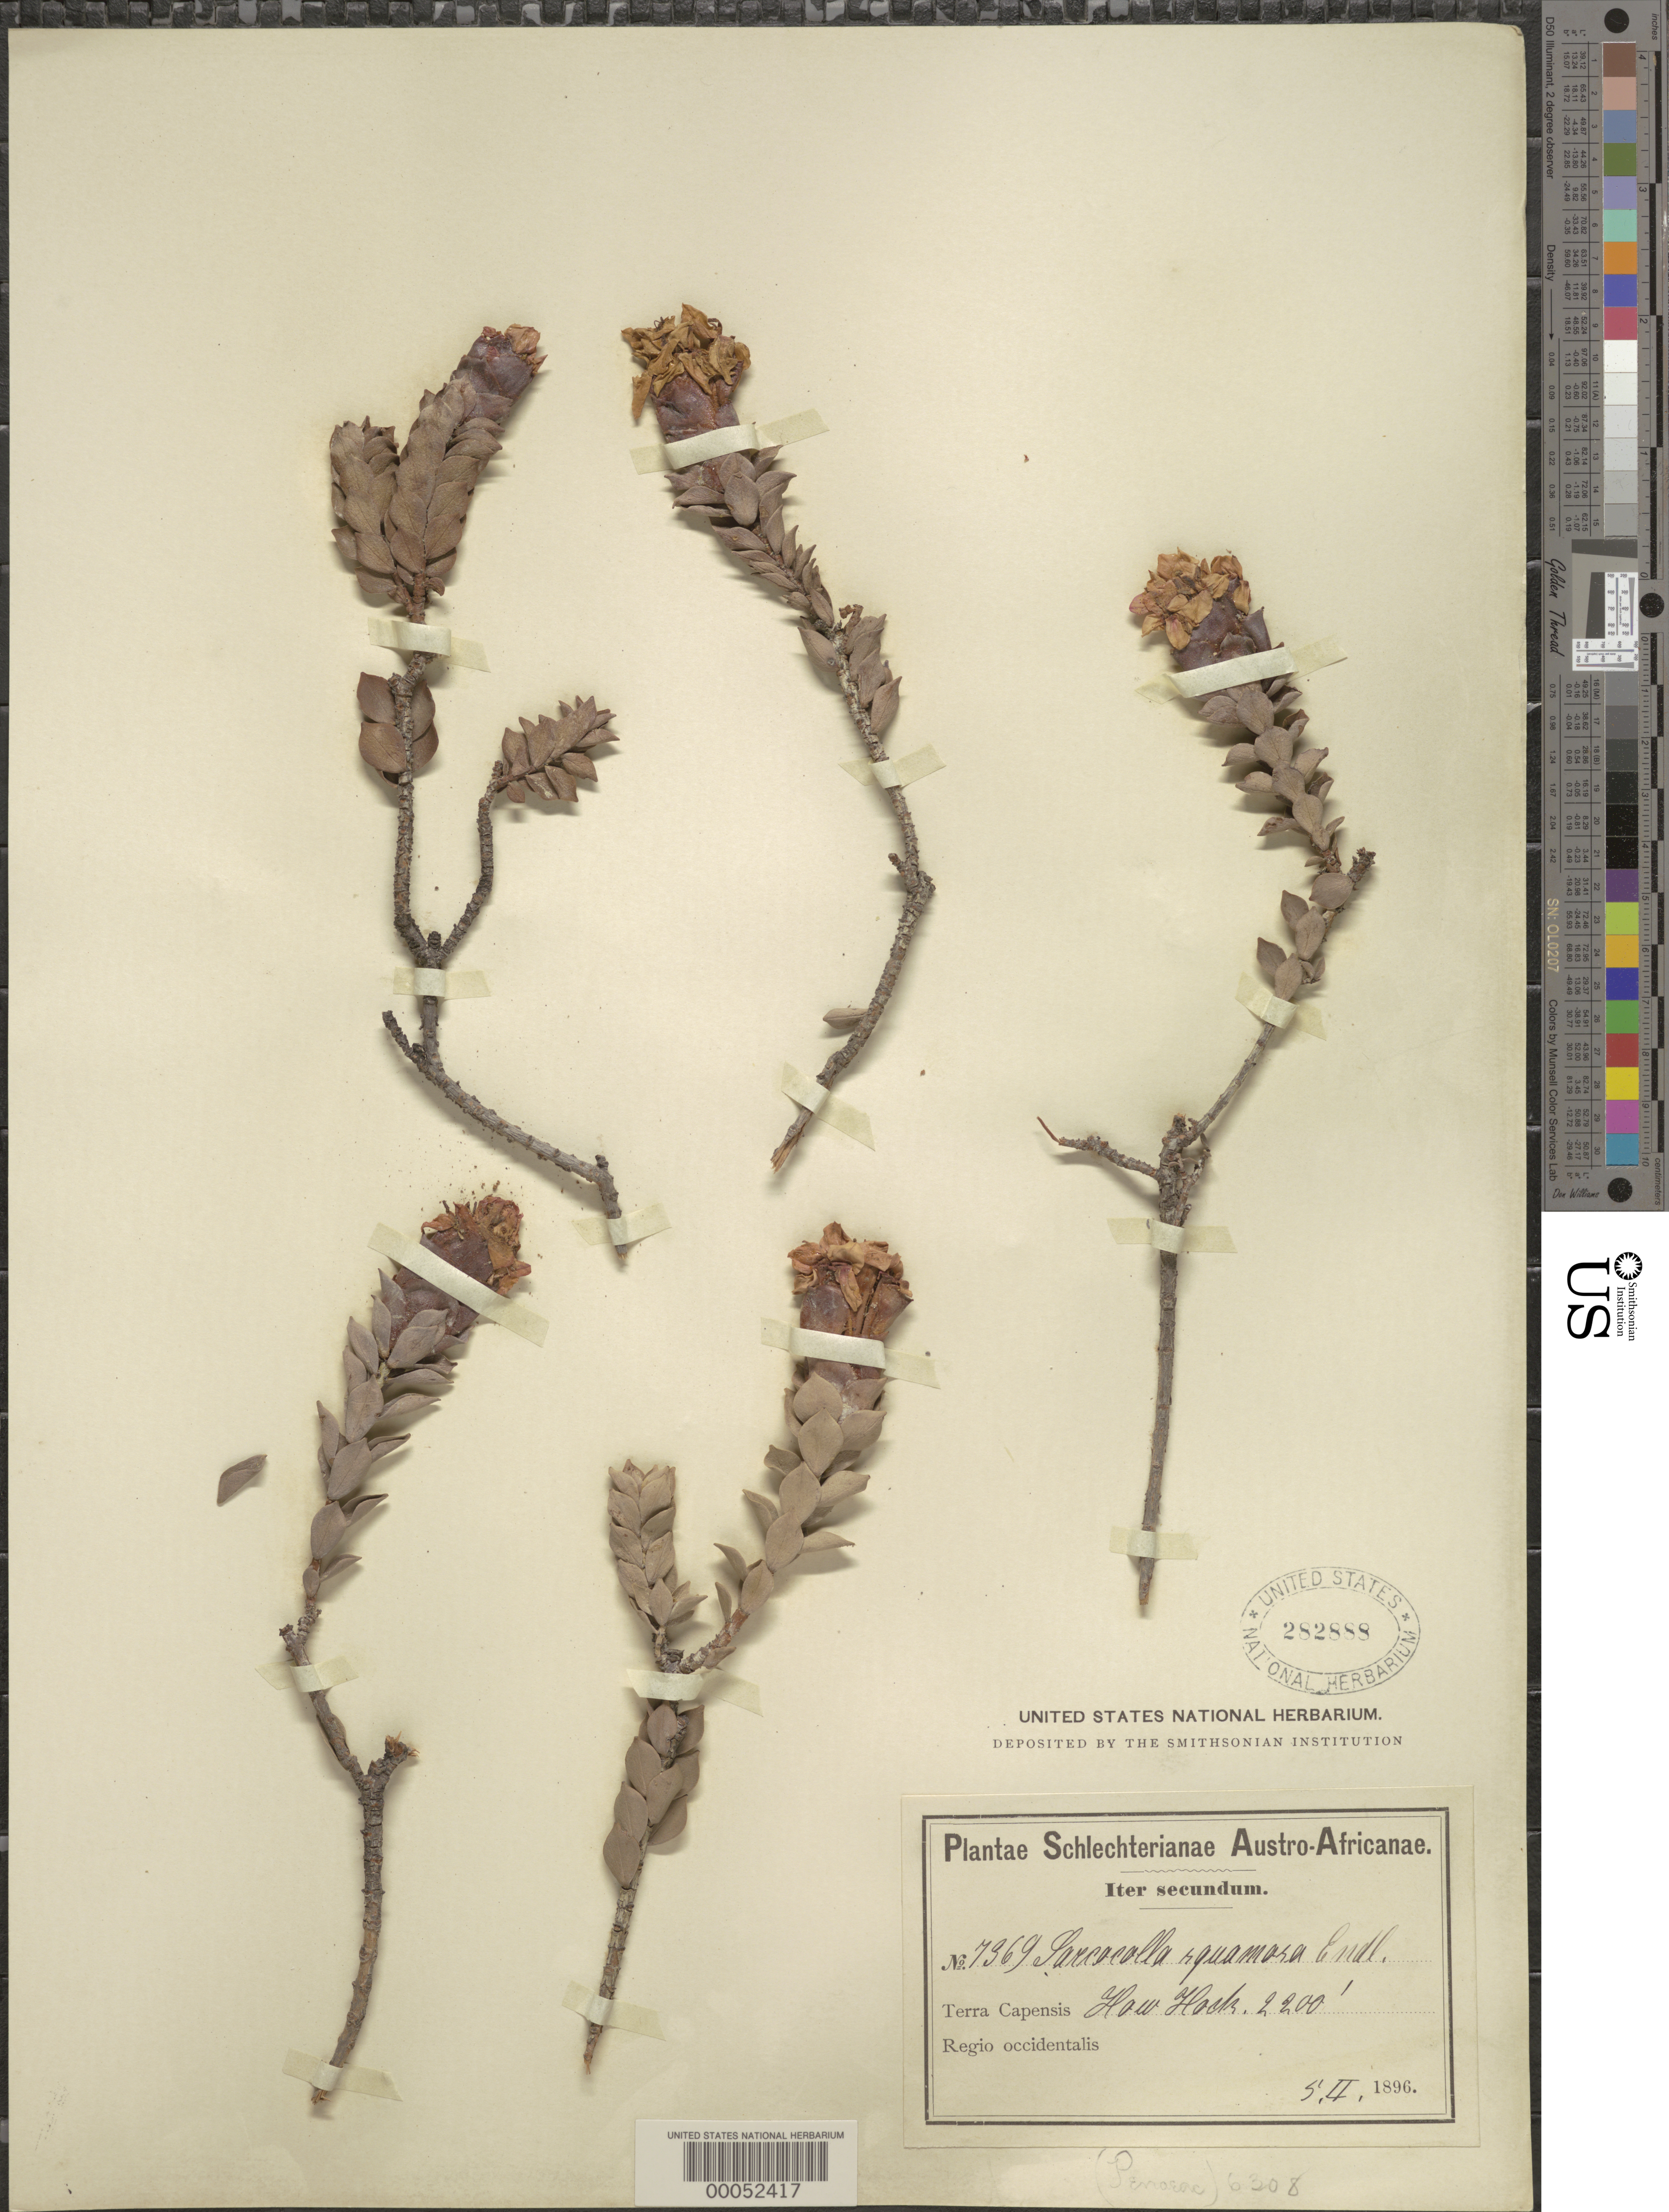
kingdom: Plantae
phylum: Tracheophyta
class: Magnoliopsida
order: Myrtales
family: Penaeaceae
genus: Penaea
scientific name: Penaea sarcocolla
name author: L.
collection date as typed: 05 Feb 1896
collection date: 1896-02-05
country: South Africa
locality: Haw hock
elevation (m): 671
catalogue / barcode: US 282888